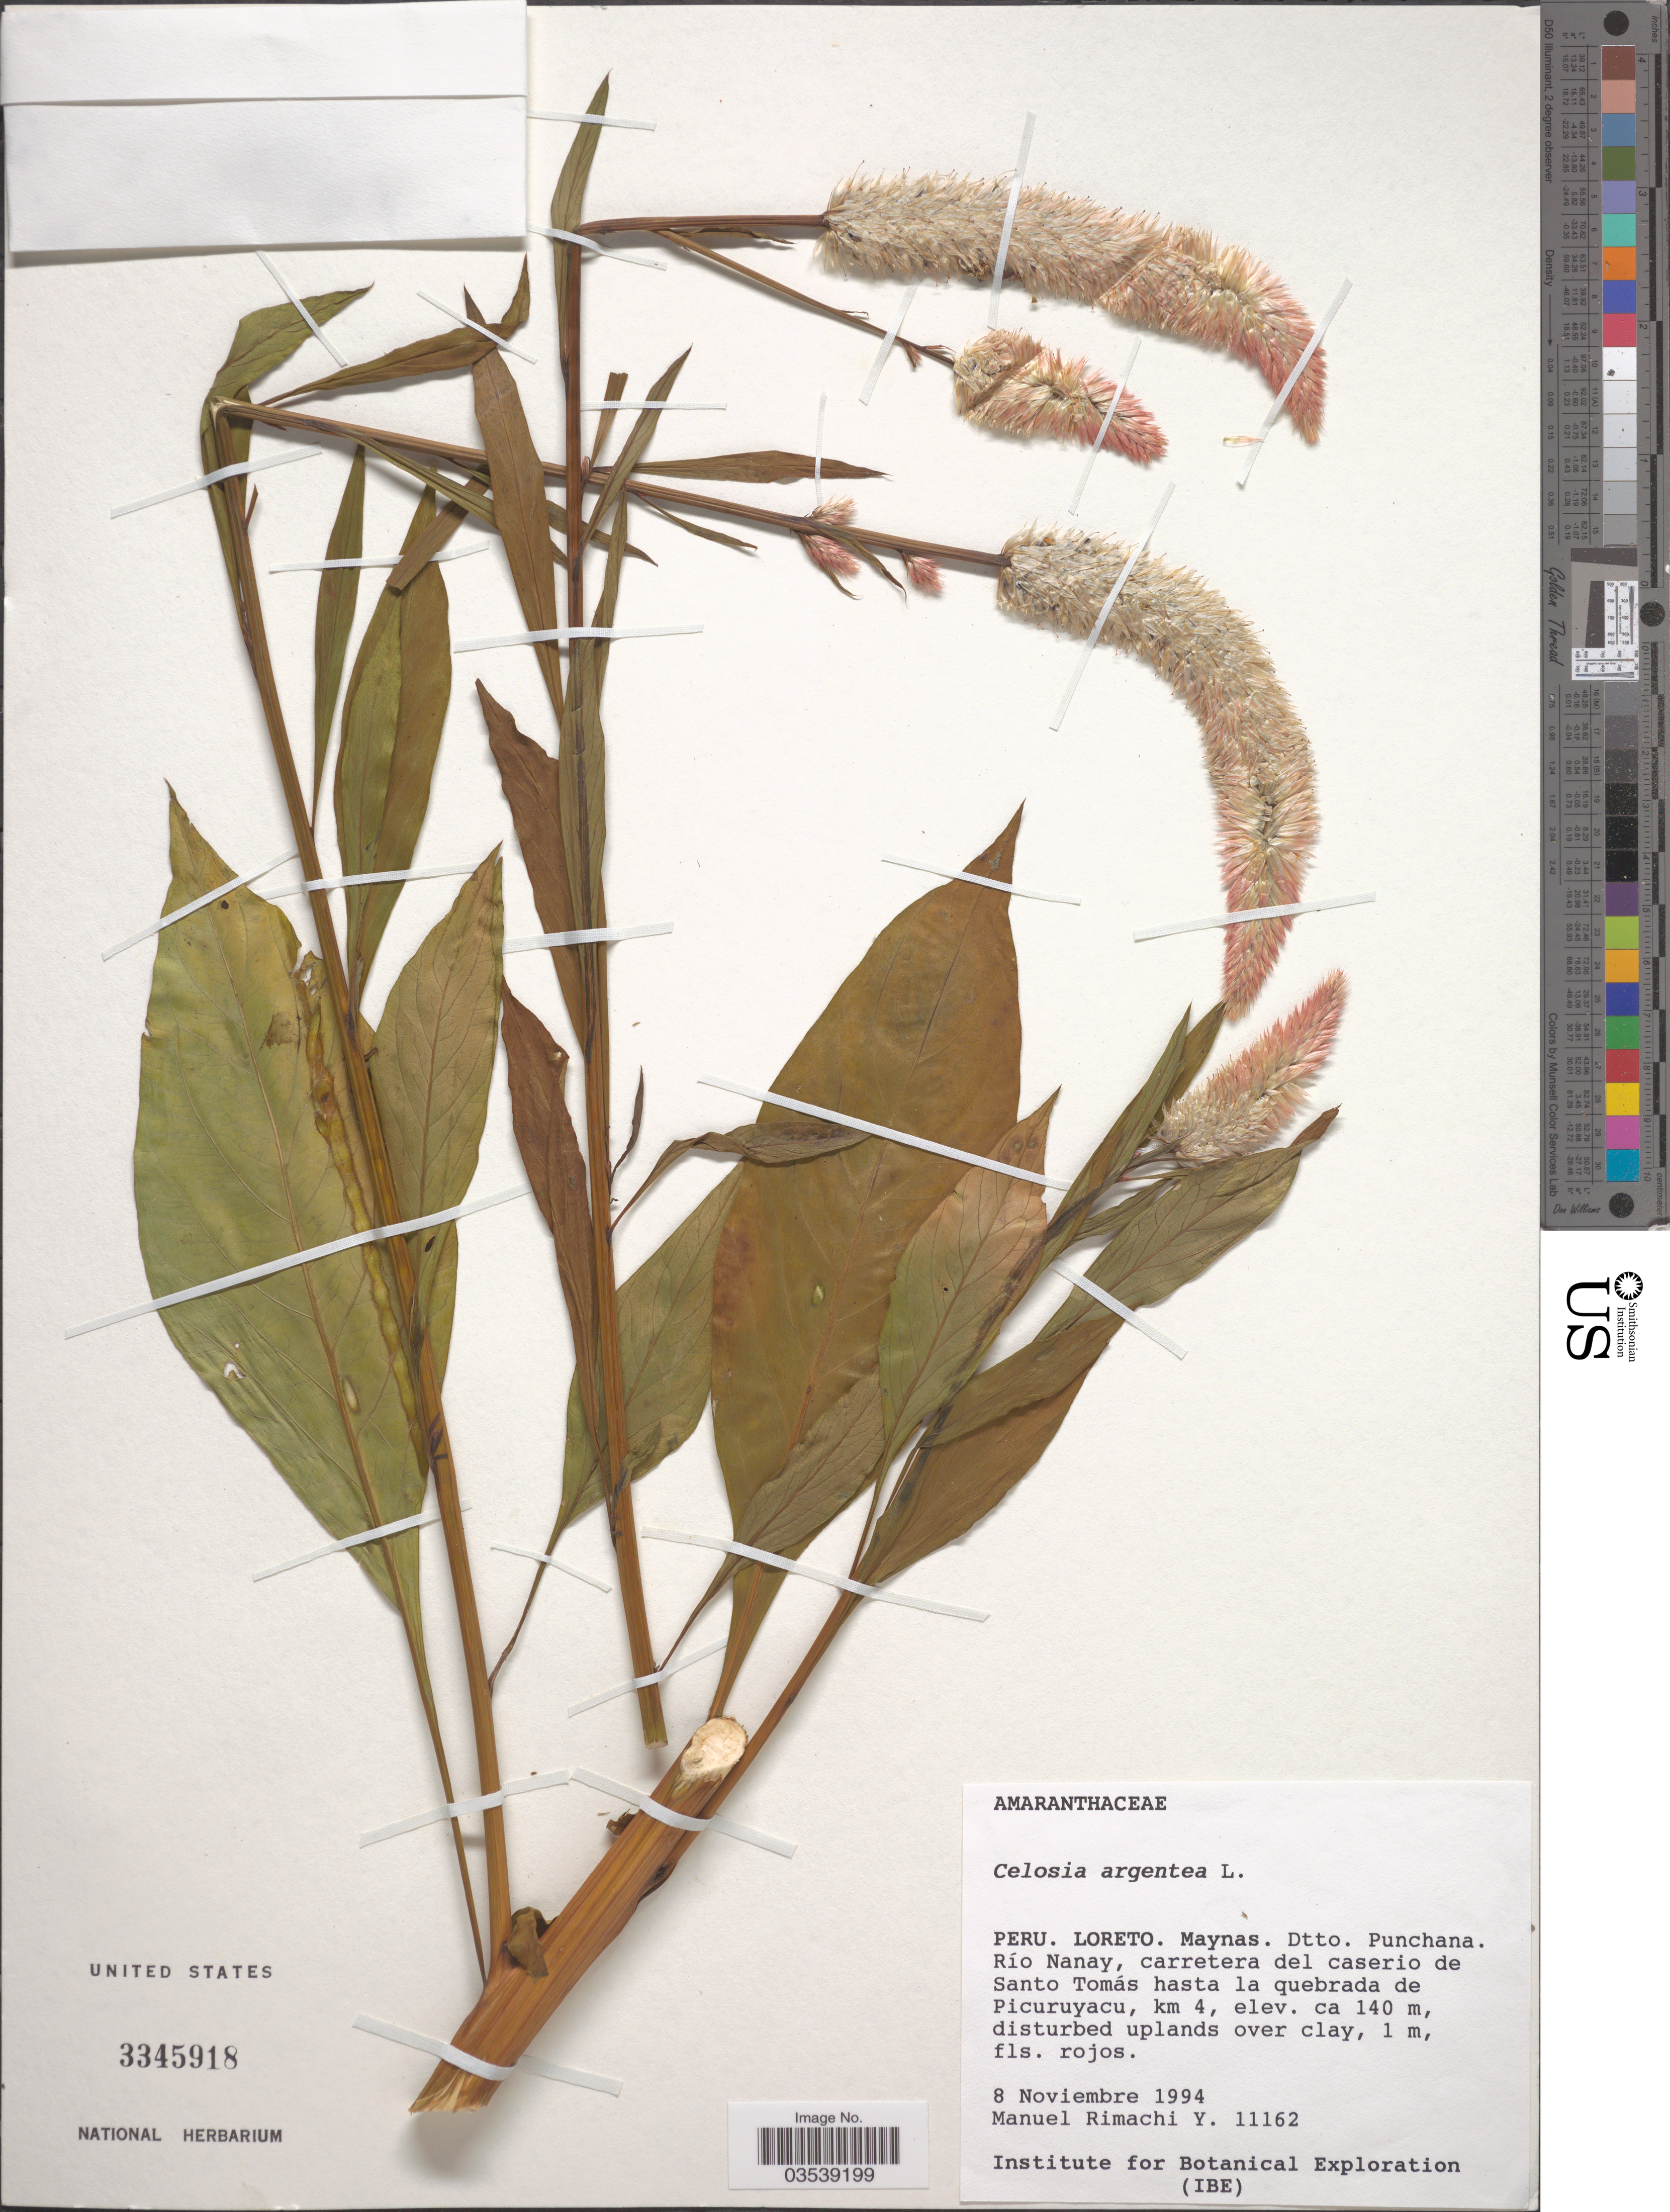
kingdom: Plantae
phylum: Tracheophyta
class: Magnoliopsida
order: Caryophyllales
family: Amaranthaceae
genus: Celosia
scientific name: Celosia argentea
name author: L.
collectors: M. Rimachi Y.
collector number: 11162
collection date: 1994-11-08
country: Peru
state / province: Loreto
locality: Maynas. Dtto. Punchana. Río Nanay, carretera del caserio de Santo Tomás hasta la quebrada de Picuruyacu, km 4.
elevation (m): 140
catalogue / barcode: US 3345918